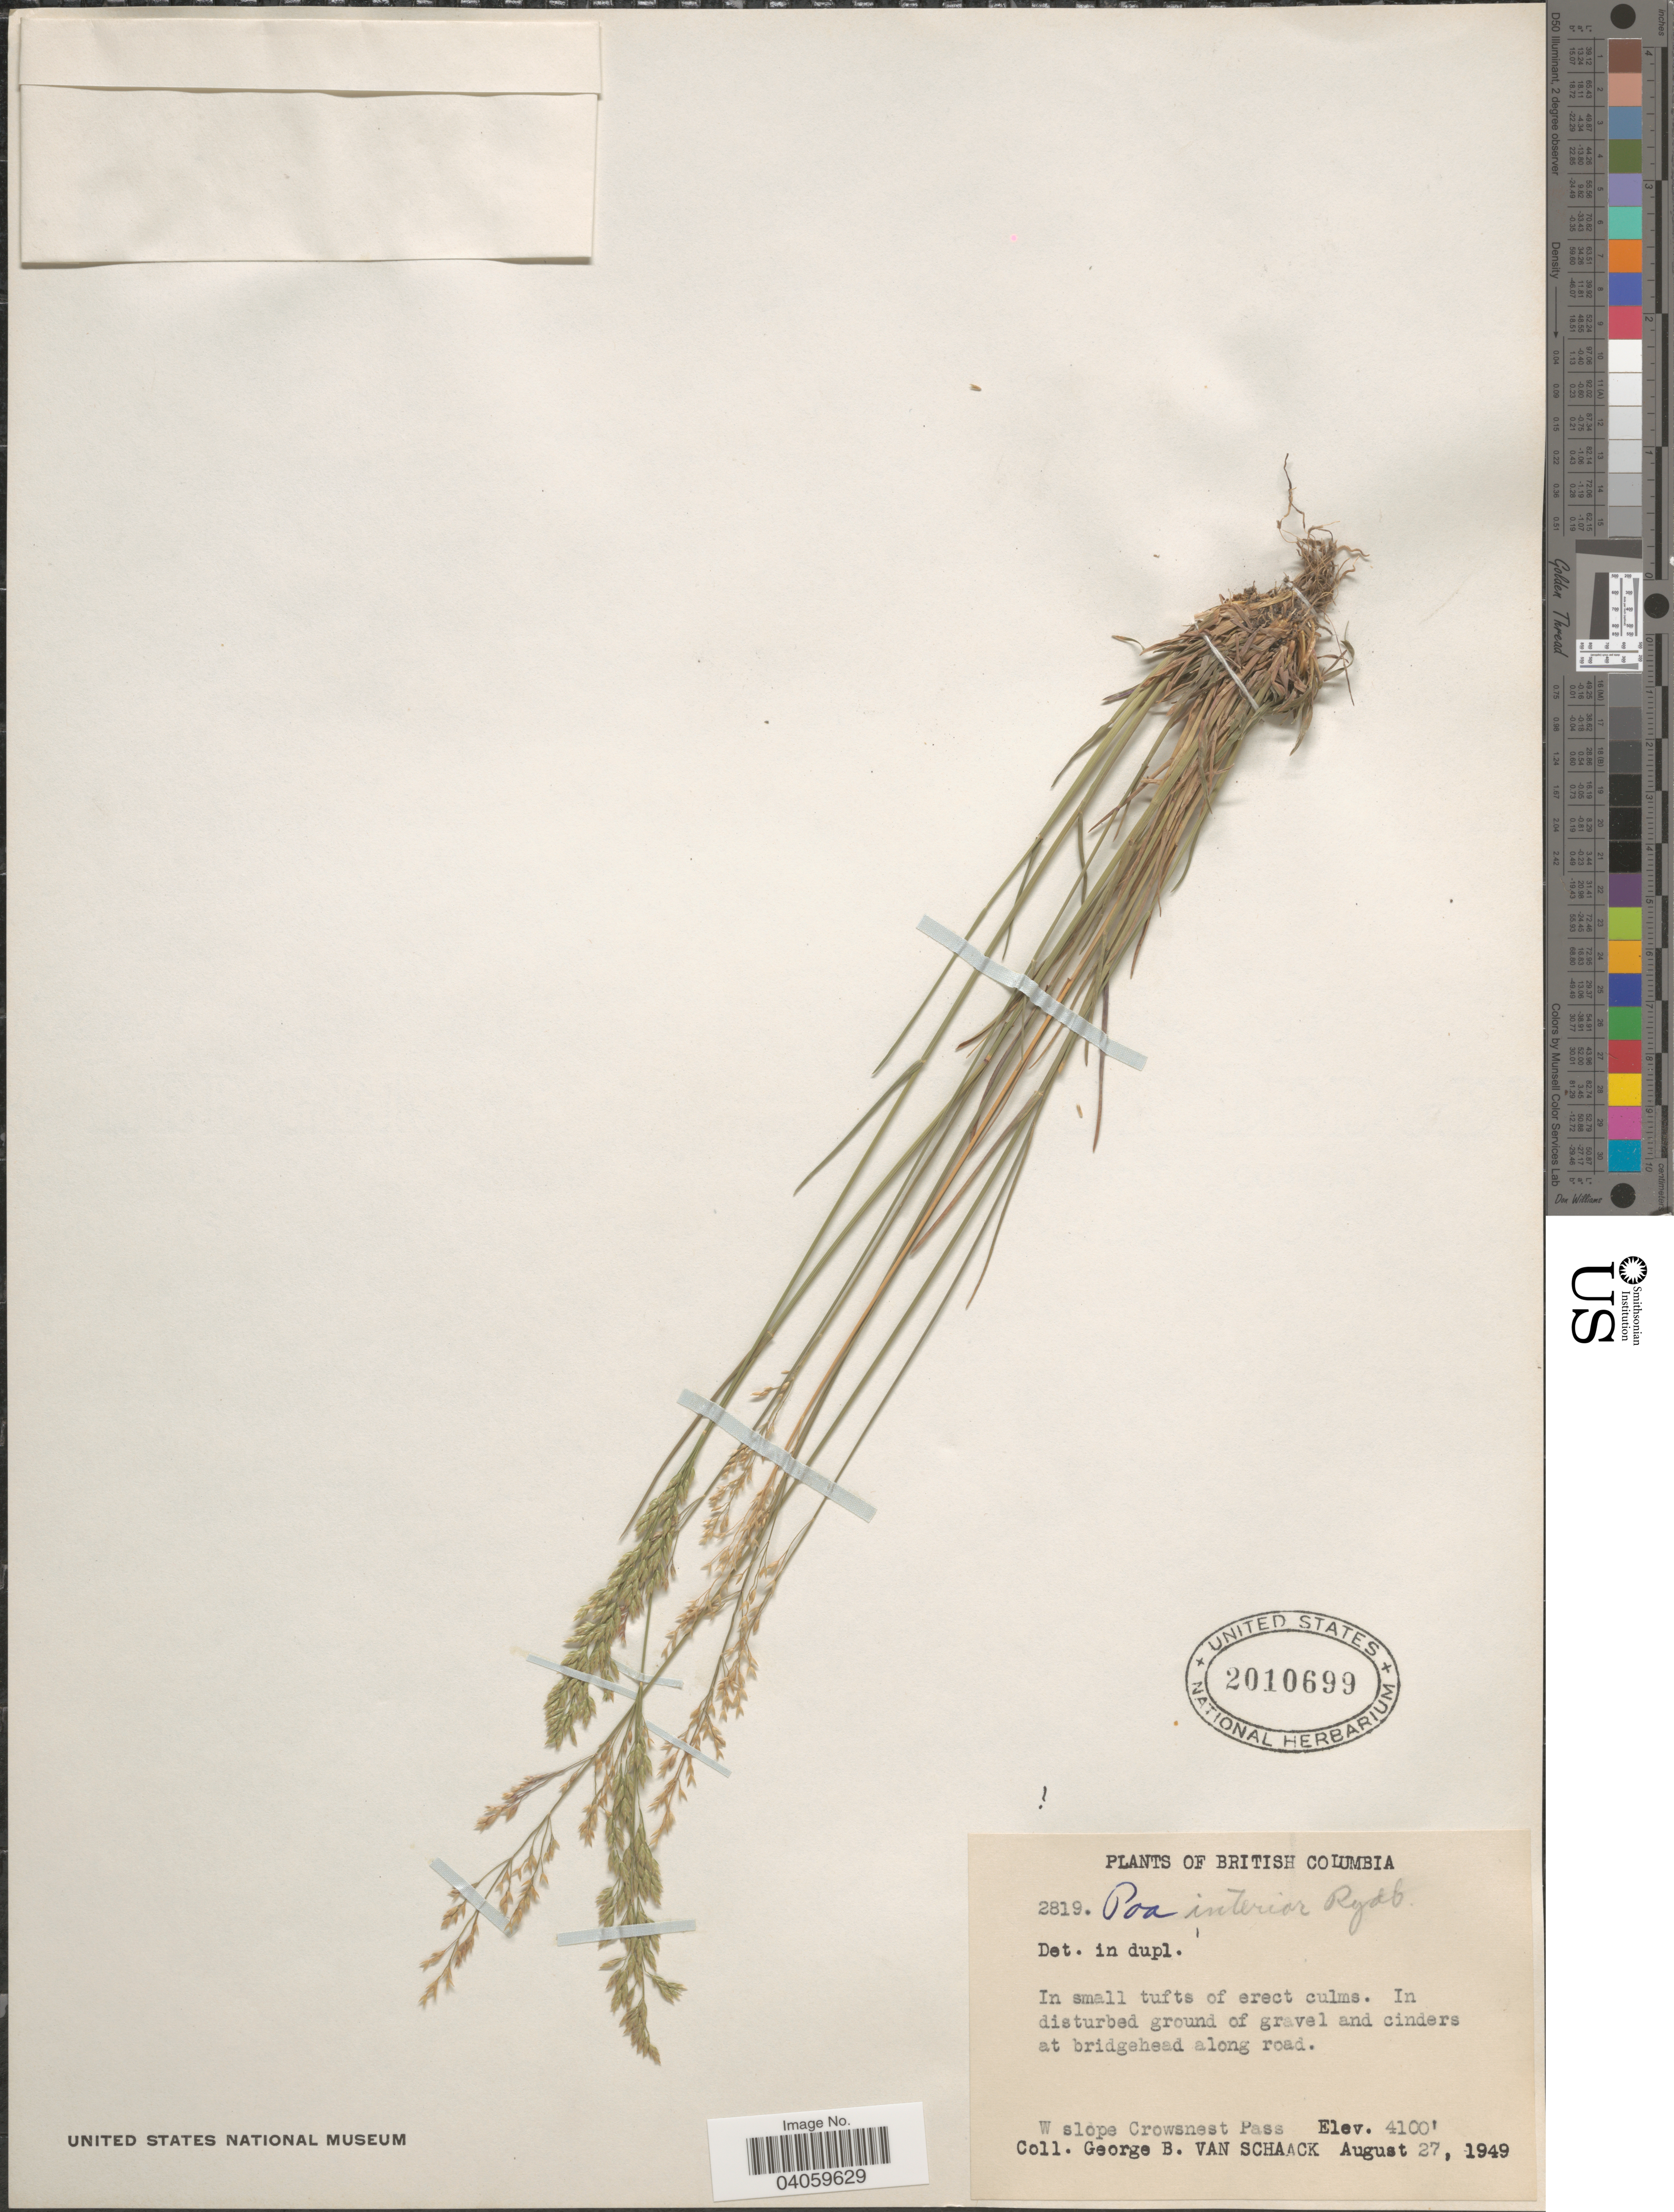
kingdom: Plantae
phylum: Tracheophyta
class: Liliopsida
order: Poales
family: Poaceae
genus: Poa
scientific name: Poa interior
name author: Rydb.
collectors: G. Van Schaack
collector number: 2819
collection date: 1949-08-27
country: Canada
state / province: British Columbia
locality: In small tufts of erect culms. In disturbed ground of gravel and cinder at bridgehead along road. W slope Crowsnest Pass.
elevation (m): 1250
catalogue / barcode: US 2010699